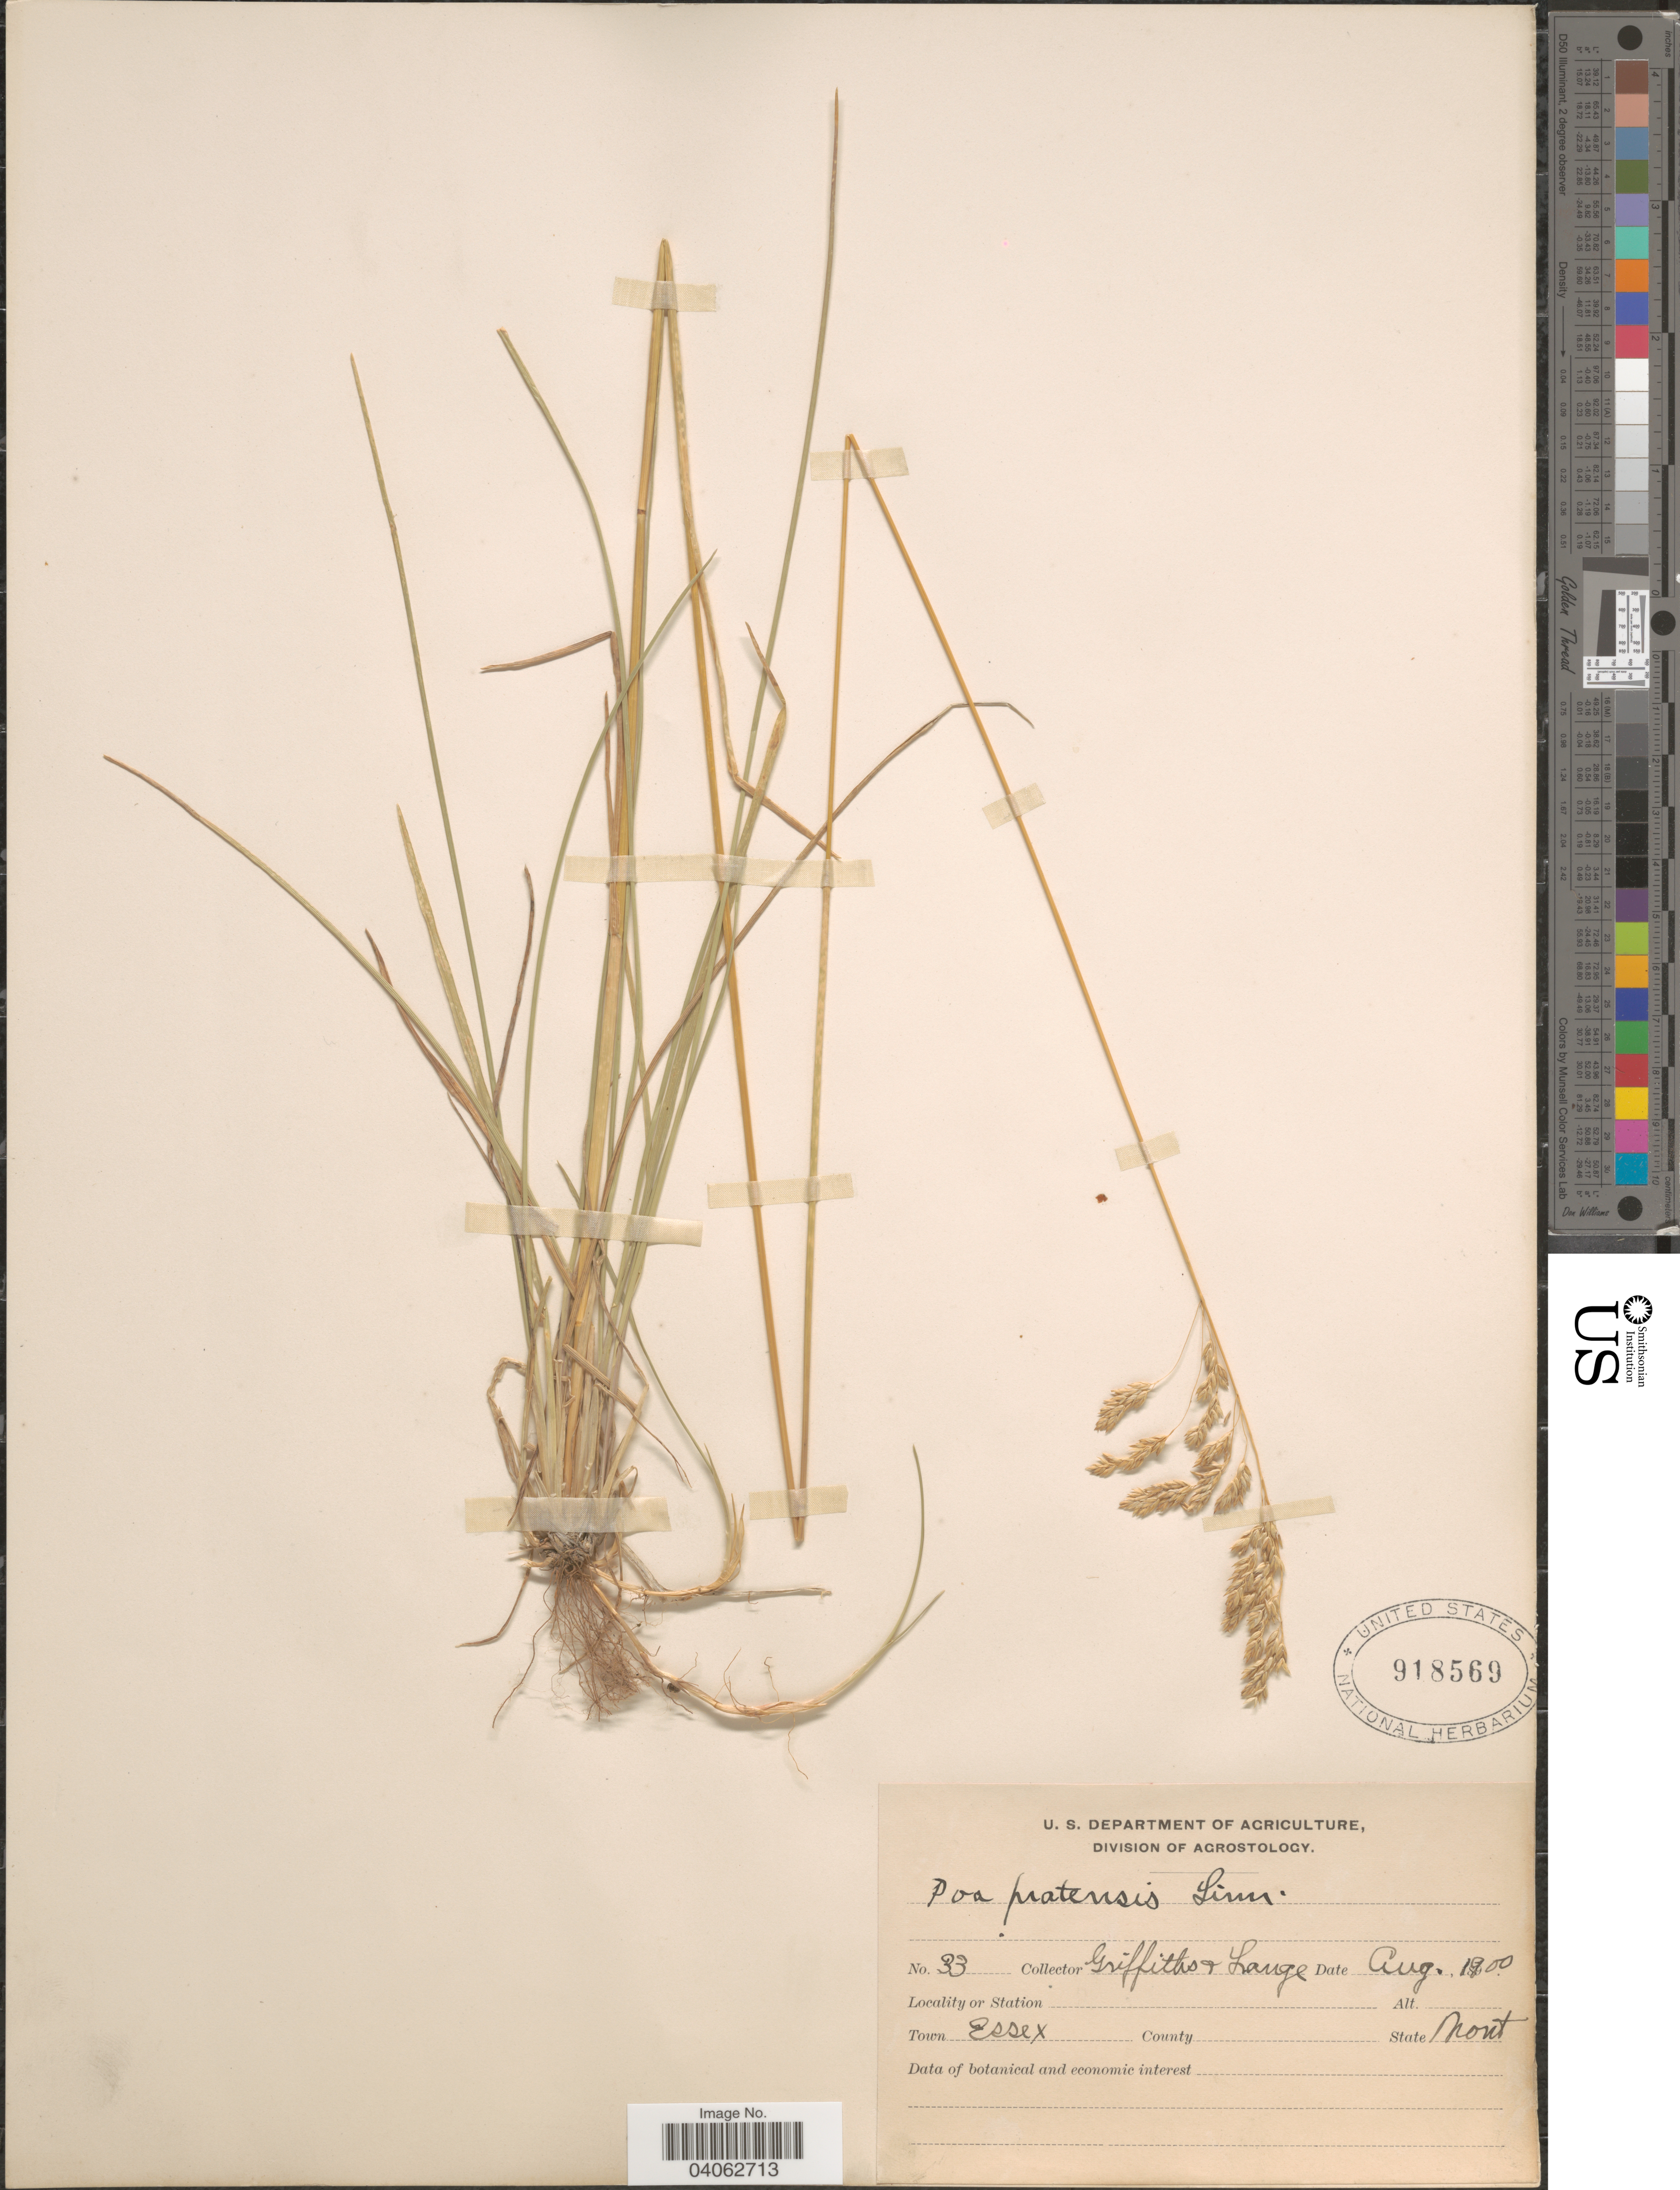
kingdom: Plantae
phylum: Tracheophyta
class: Liliopsida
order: Poales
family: Poaceae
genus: Poa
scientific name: Poa pratensis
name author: L.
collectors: -- Griffiths & -- Lange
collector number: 33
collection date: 1900-08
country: United States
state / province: Montana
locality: Town Essex.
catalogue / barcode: US 918569